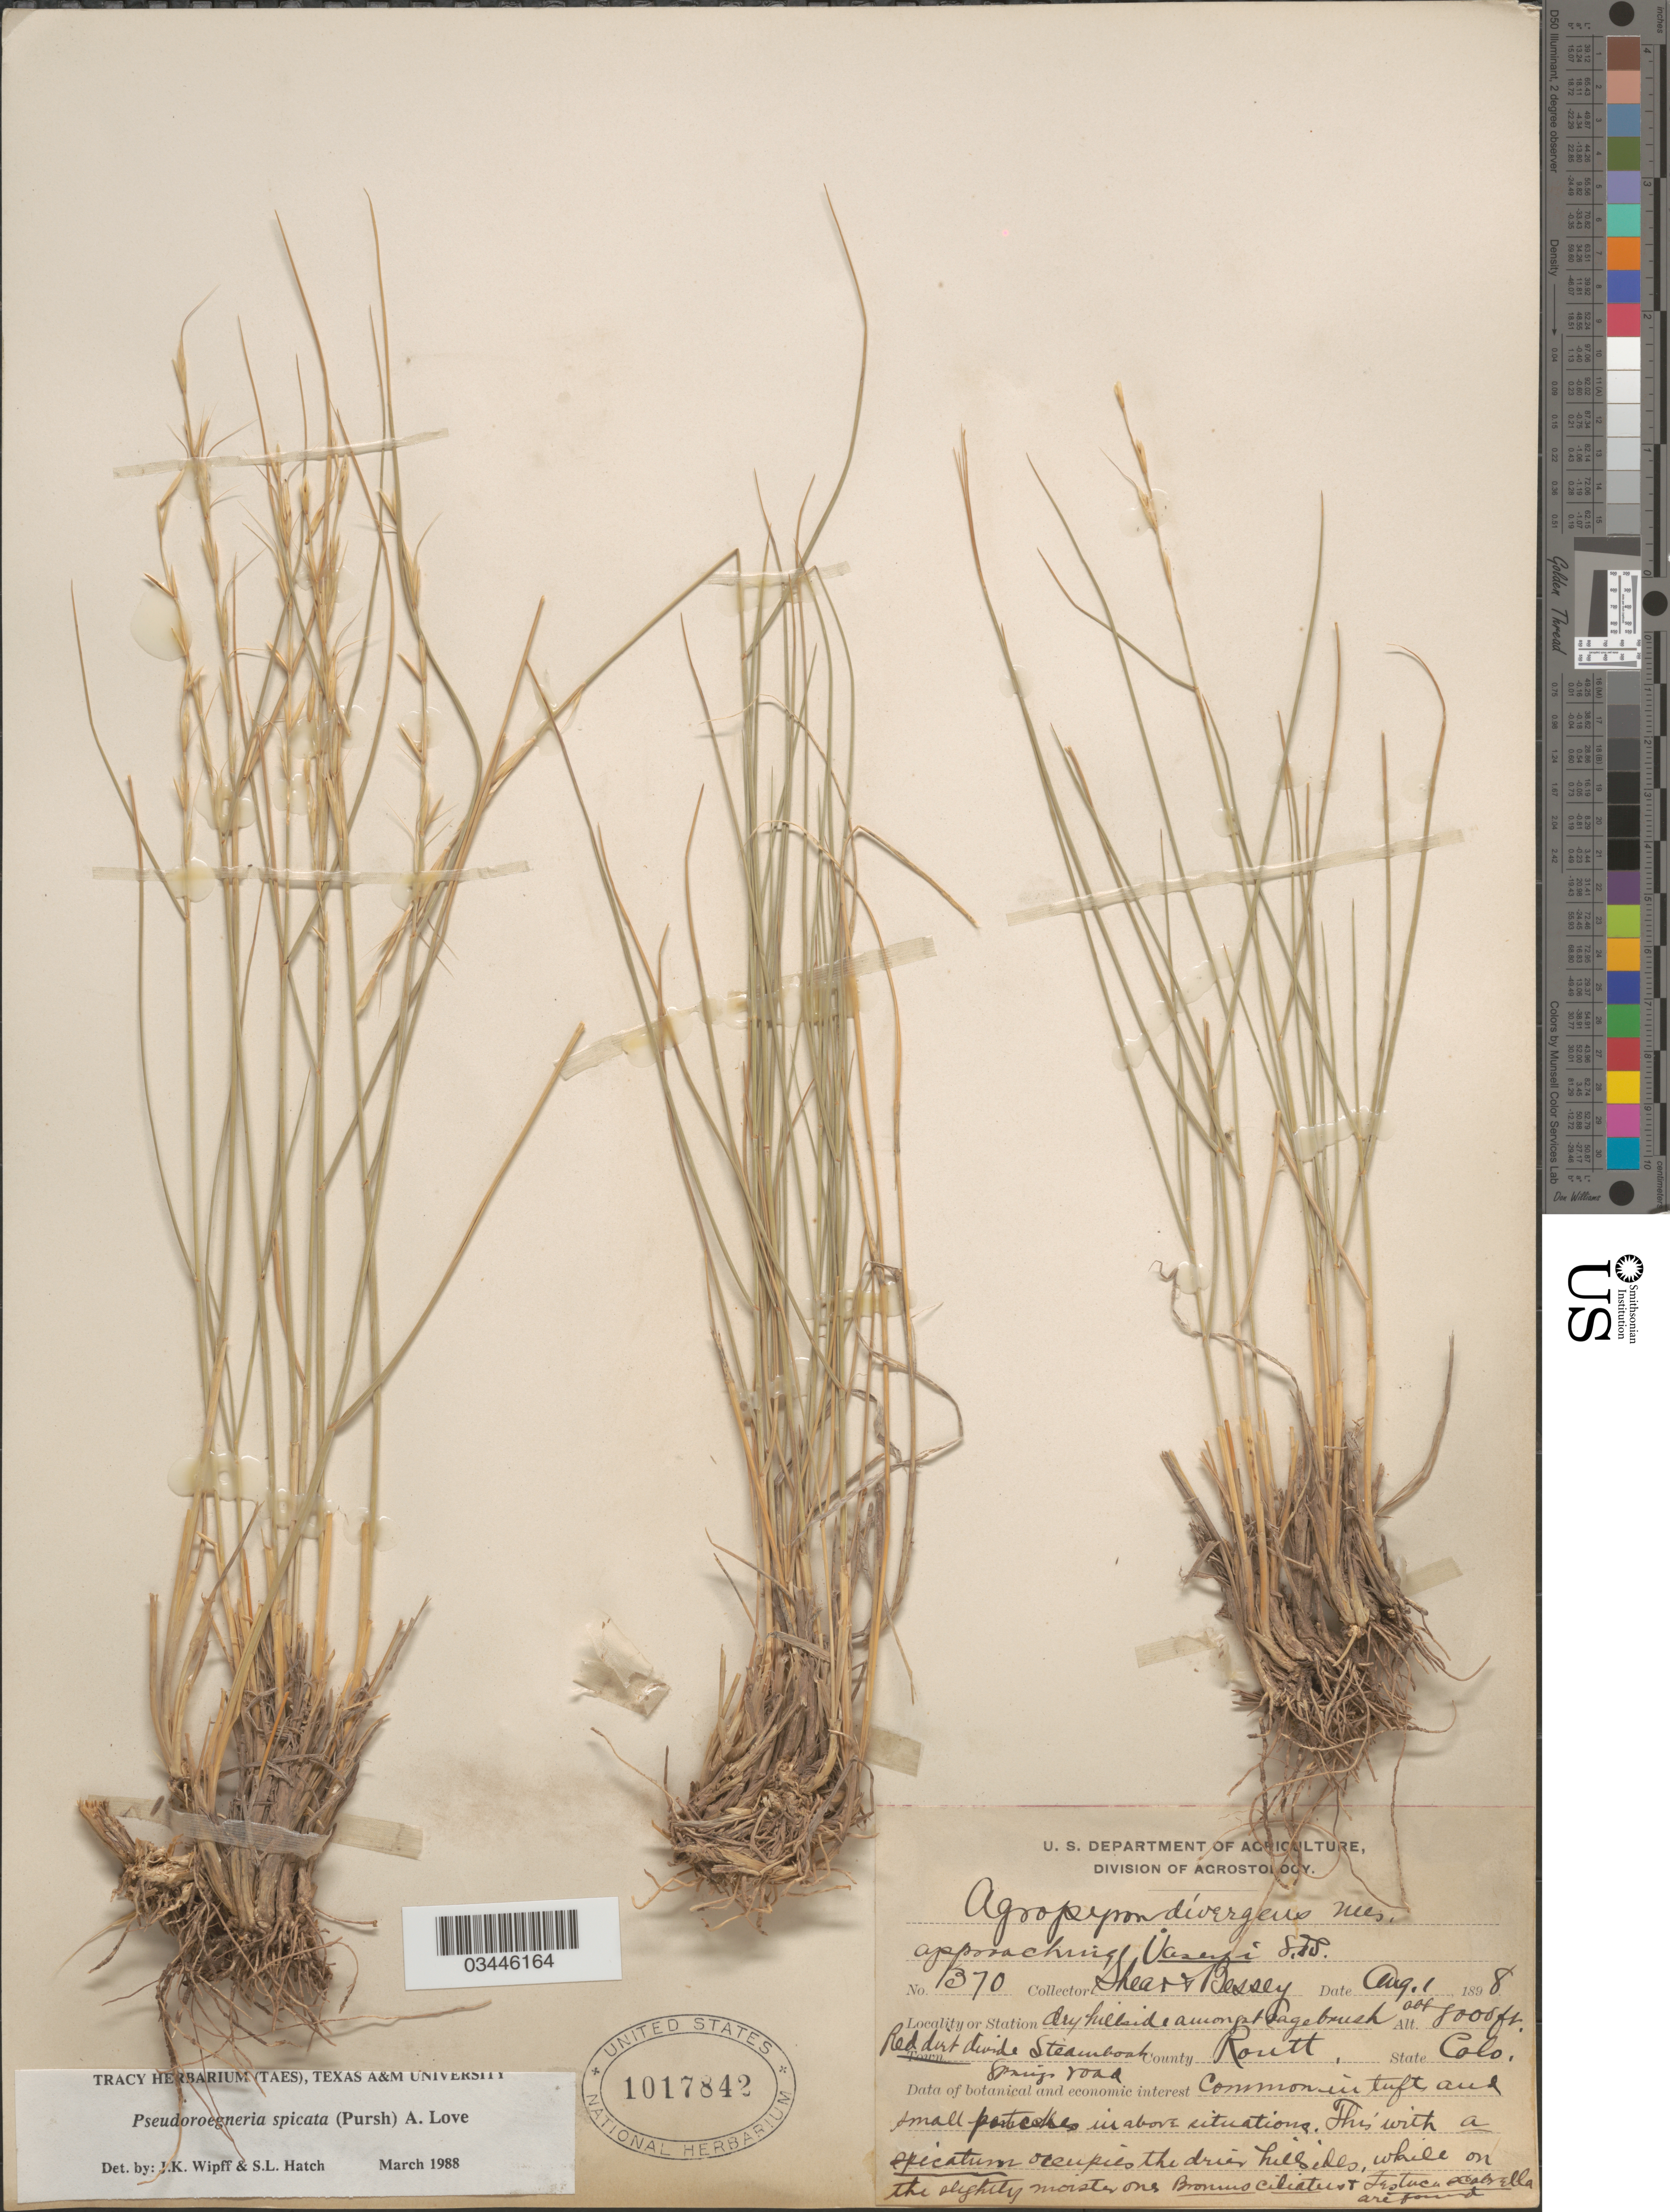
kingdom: Plantae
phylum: Tracheophyta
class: Liliopsida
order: Poales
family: Poaceae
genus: Pseudoroegneria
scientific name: Pseudoroegneria spicata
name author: (Pursh) Á. Löve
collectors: -- Shear & -. Bessey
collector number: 1370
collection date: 1898-08-01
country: United States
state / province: Colorado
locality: Dry hillside amongst Sagebrush. Red dirt divide Steamboat Springs road. County Routt.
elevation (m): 2438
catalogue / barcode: US 1017842